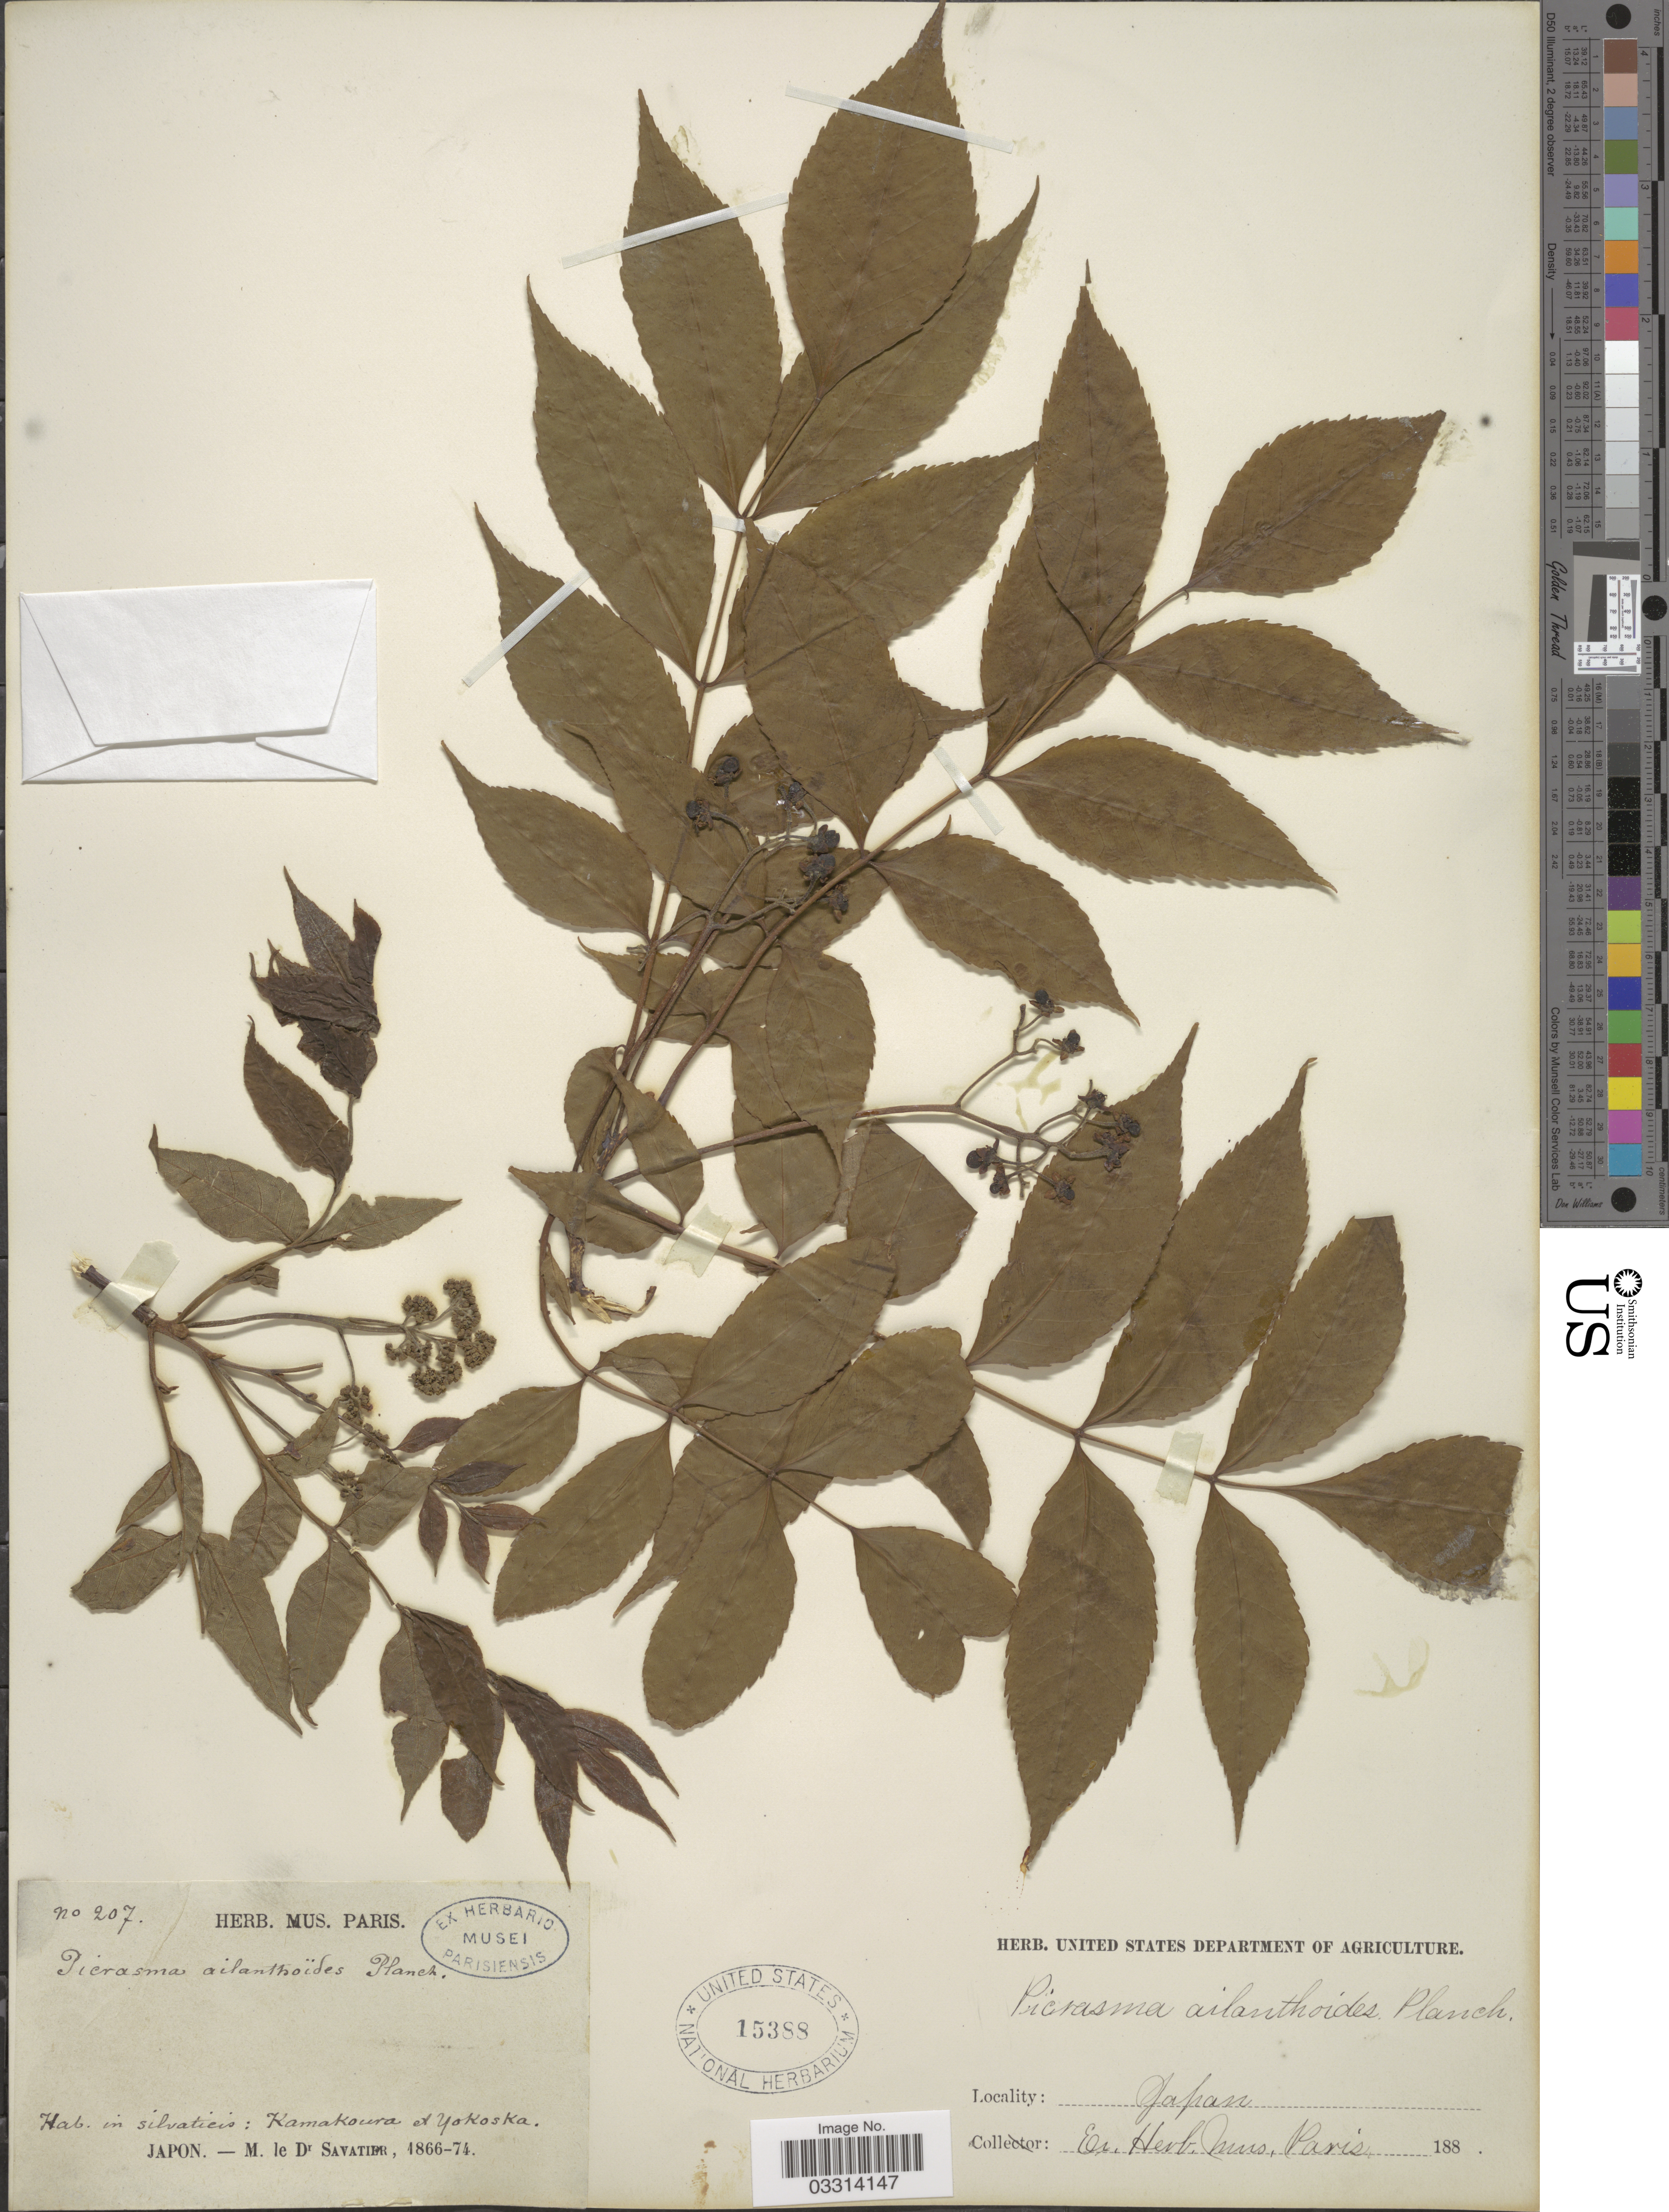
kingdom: Plantae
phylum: Tracheophyta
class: Magnoliopsida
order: Sapindales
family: Simaroubaceae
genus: Picrasma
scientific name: Picrasma ailanthoides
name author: (Bunge) Planch.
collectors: M. Savatier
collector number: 207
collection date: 1866/1874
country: Japan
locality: Kamakoura et Yokoska.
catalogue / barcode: US 15388